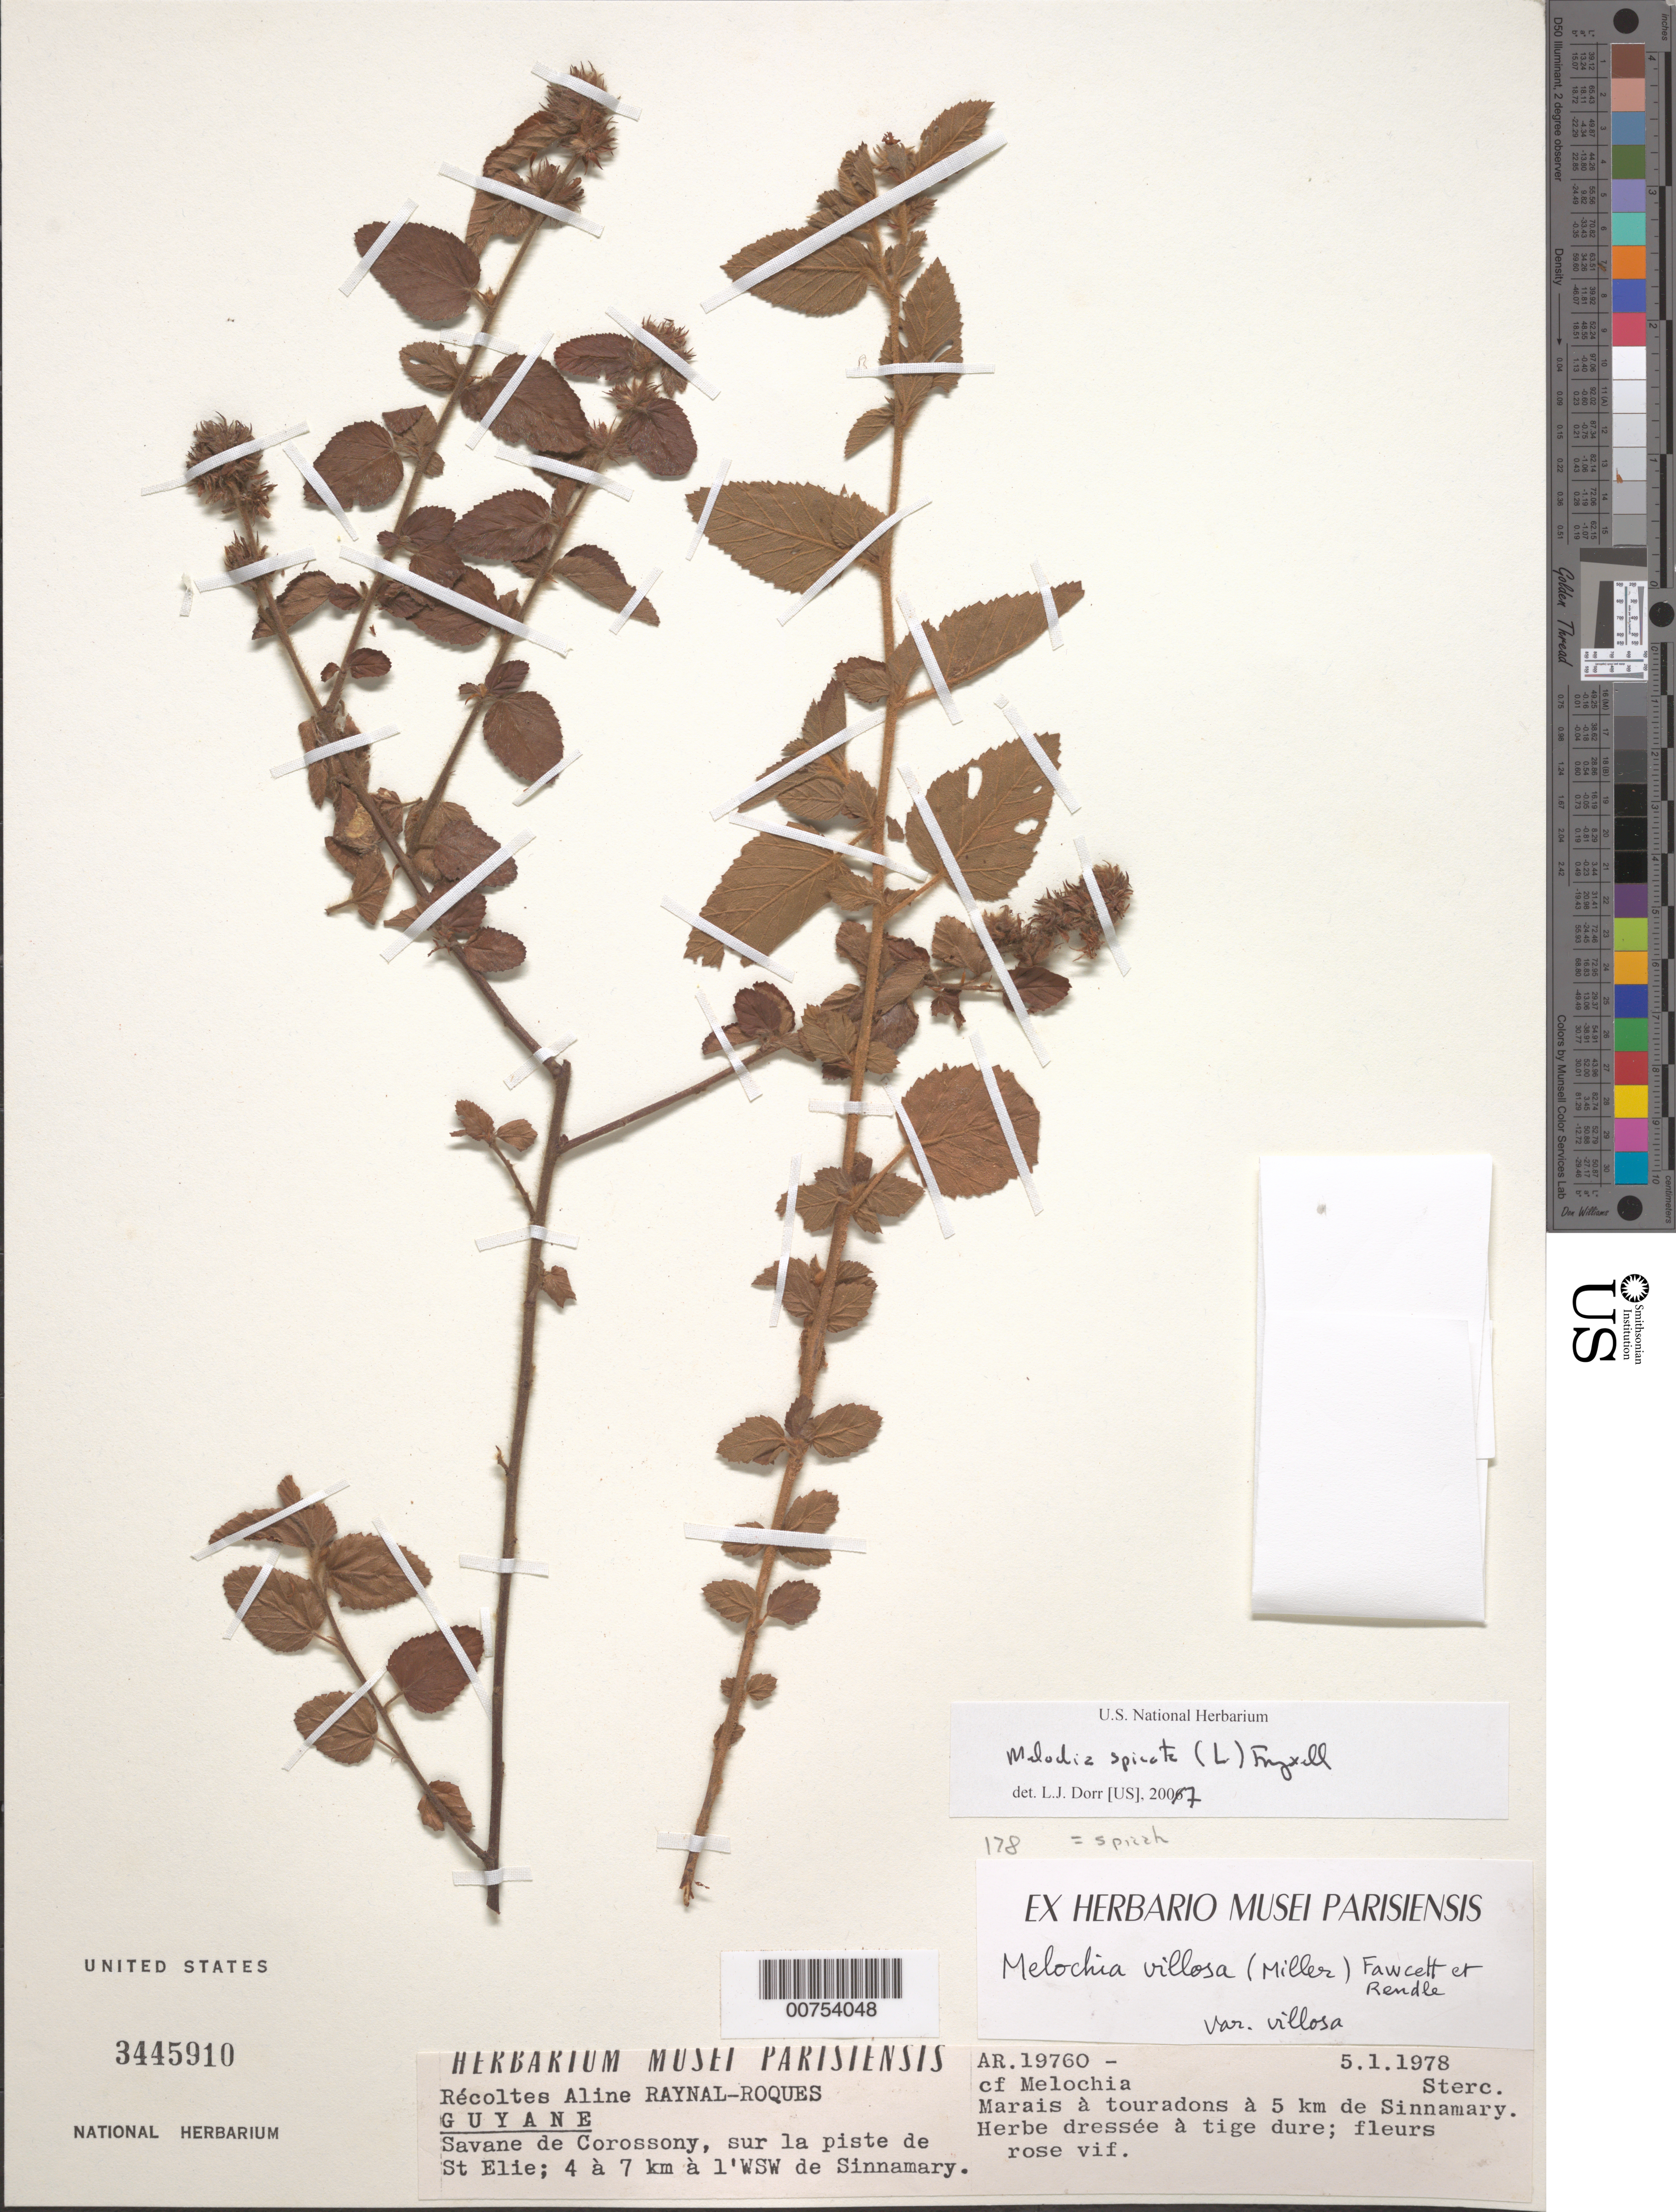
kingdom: Plantae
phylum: Tracheophyta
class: Magnoliopsida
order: Malvales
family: Malvaceae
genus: Melochia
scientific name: Melochia spicata var. spicata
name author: (L.) Fryxell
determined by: Dorr, L. J., (BOT), Smithsonian Institution - National Museum of Natural History (UNITED STATES)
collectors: A. M. Raynal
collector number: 19760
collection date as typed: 5-Jan-78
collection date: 1978-01-05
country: French Guiana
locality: Piste de Saint-Élie, 5 km de Sinnamary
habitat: Marais a touradons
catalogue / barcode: US 3445910